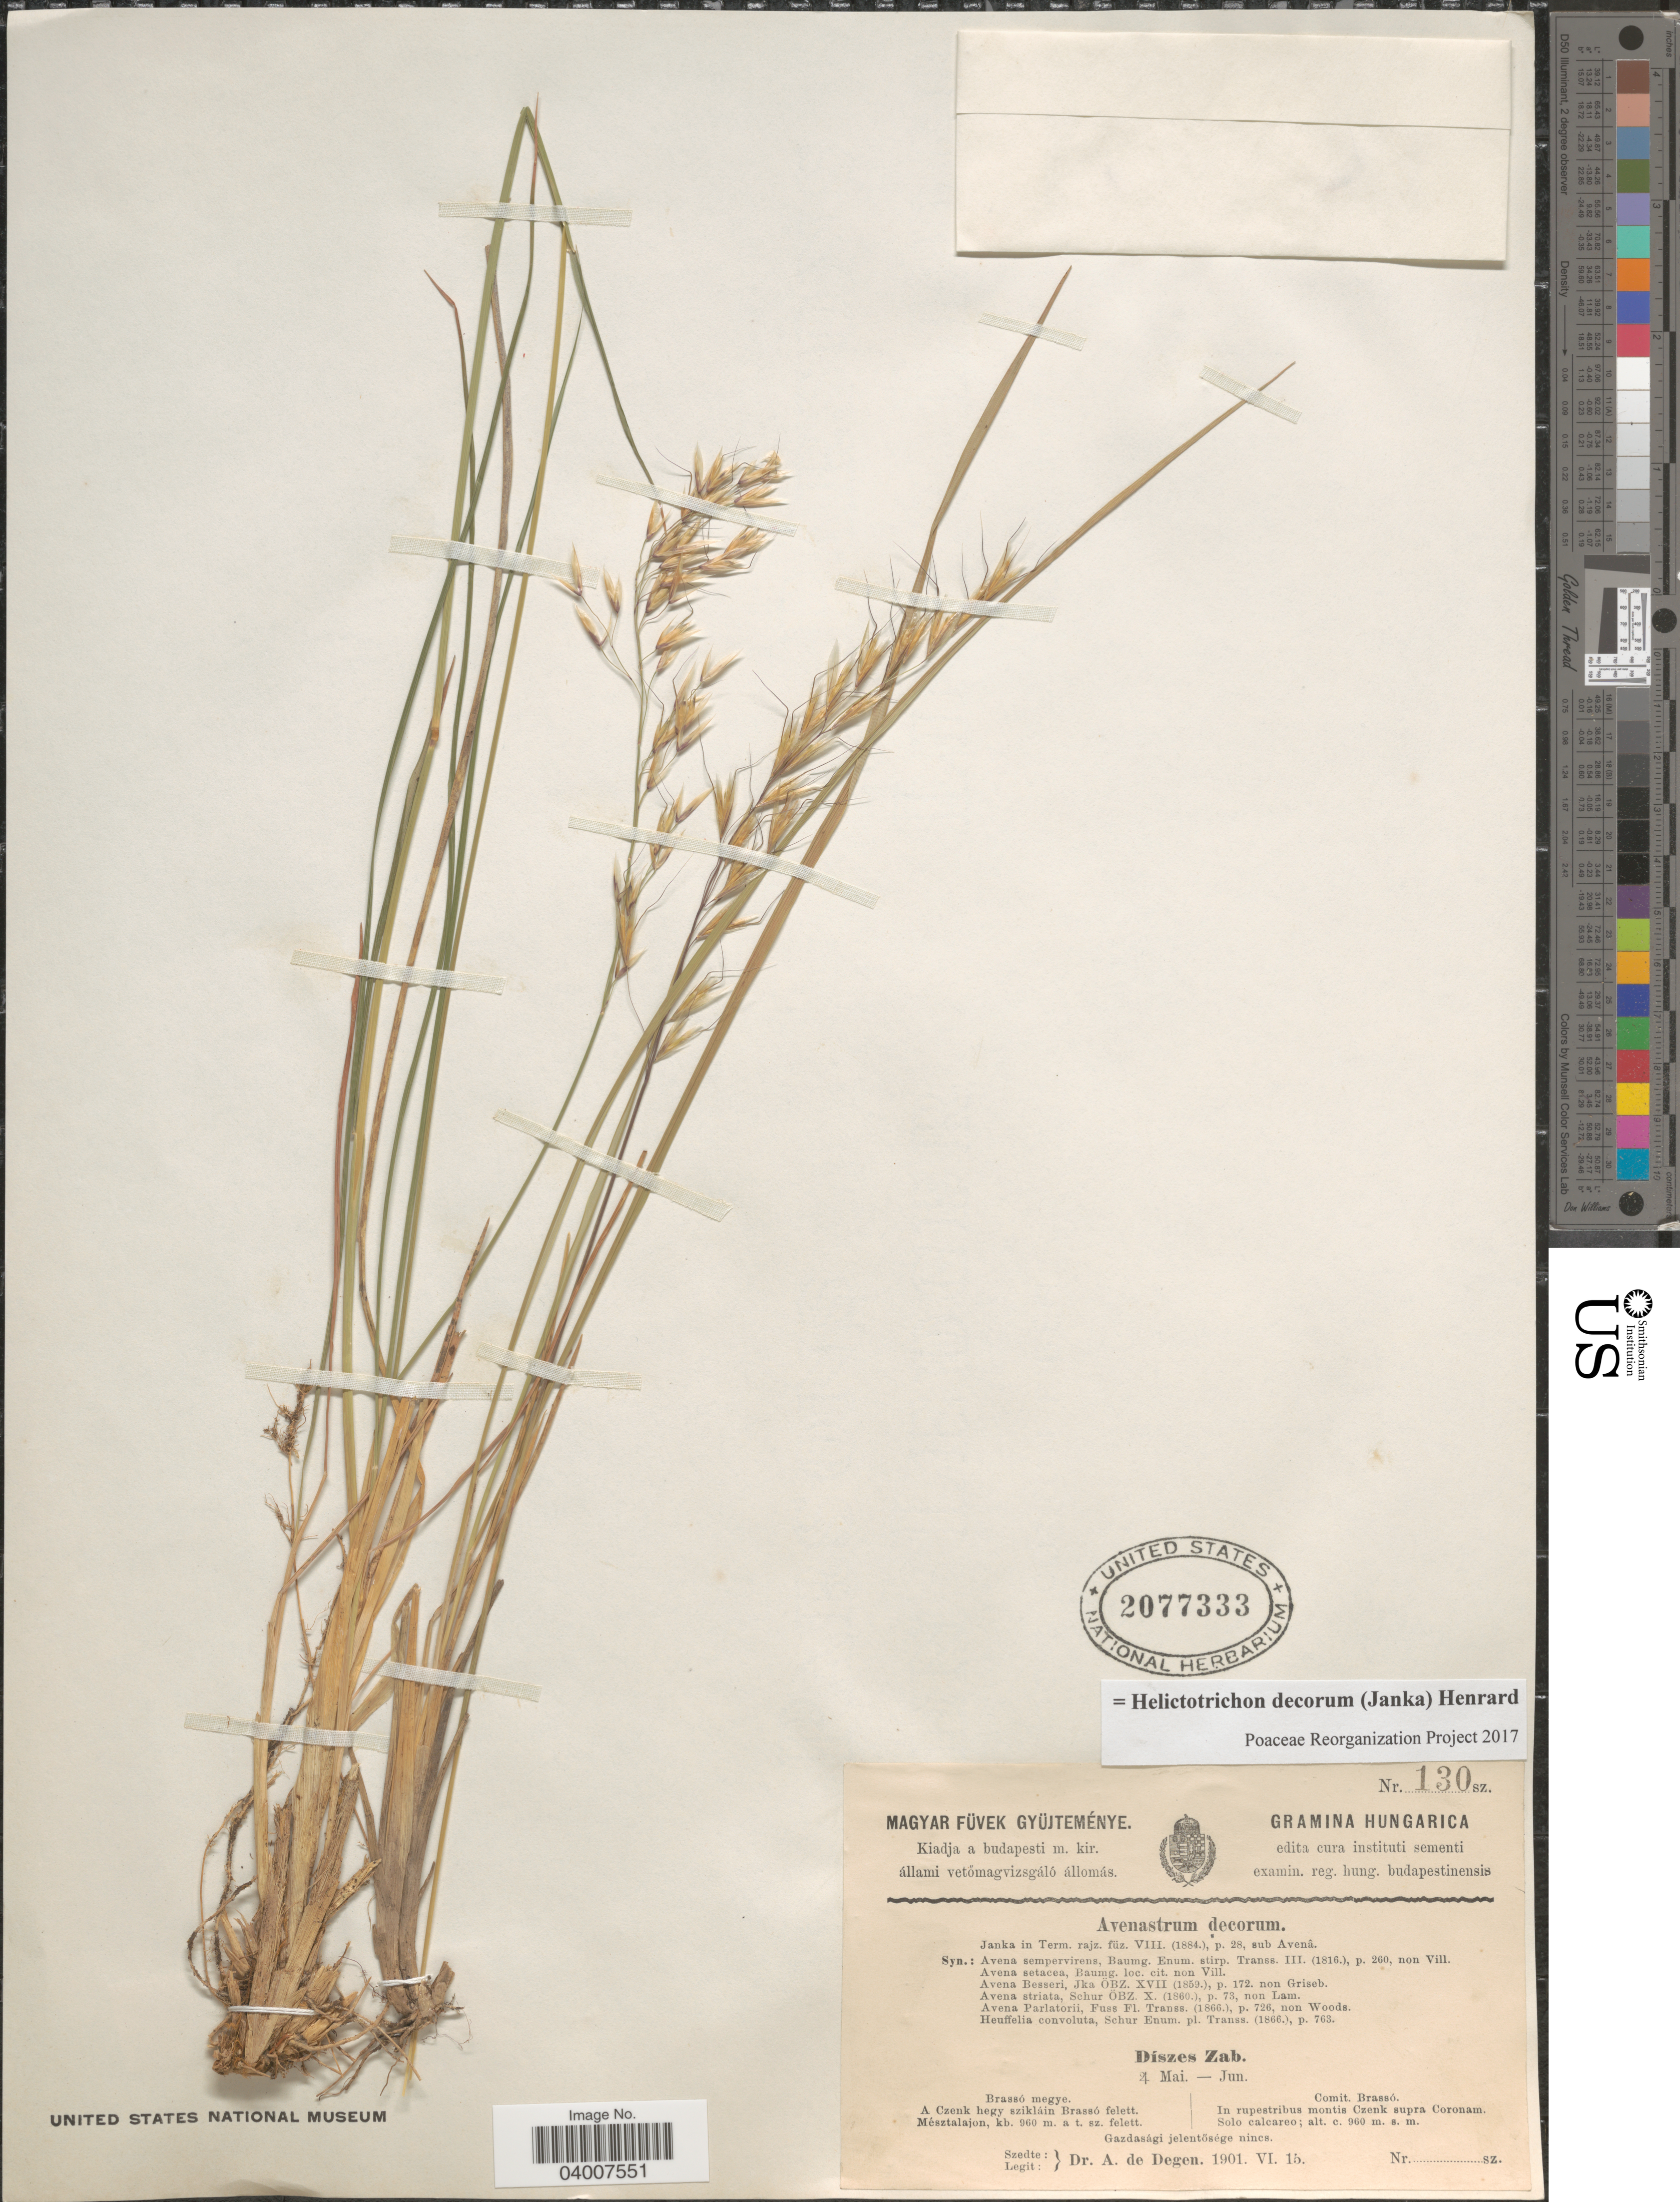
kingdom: Plantae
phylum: Tracheophyta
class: Liliopsida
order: Poales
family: Poaceae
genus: Helictotrichon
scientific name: Helictotrichon decorum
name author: (Janka) Henr.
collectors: A. Degen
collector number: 130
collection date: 1901-06-15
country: Hungary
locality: Comit. Brassó. In rupestribus montis Czenk supra Coronam.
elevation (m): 960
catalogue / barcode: US 2077333